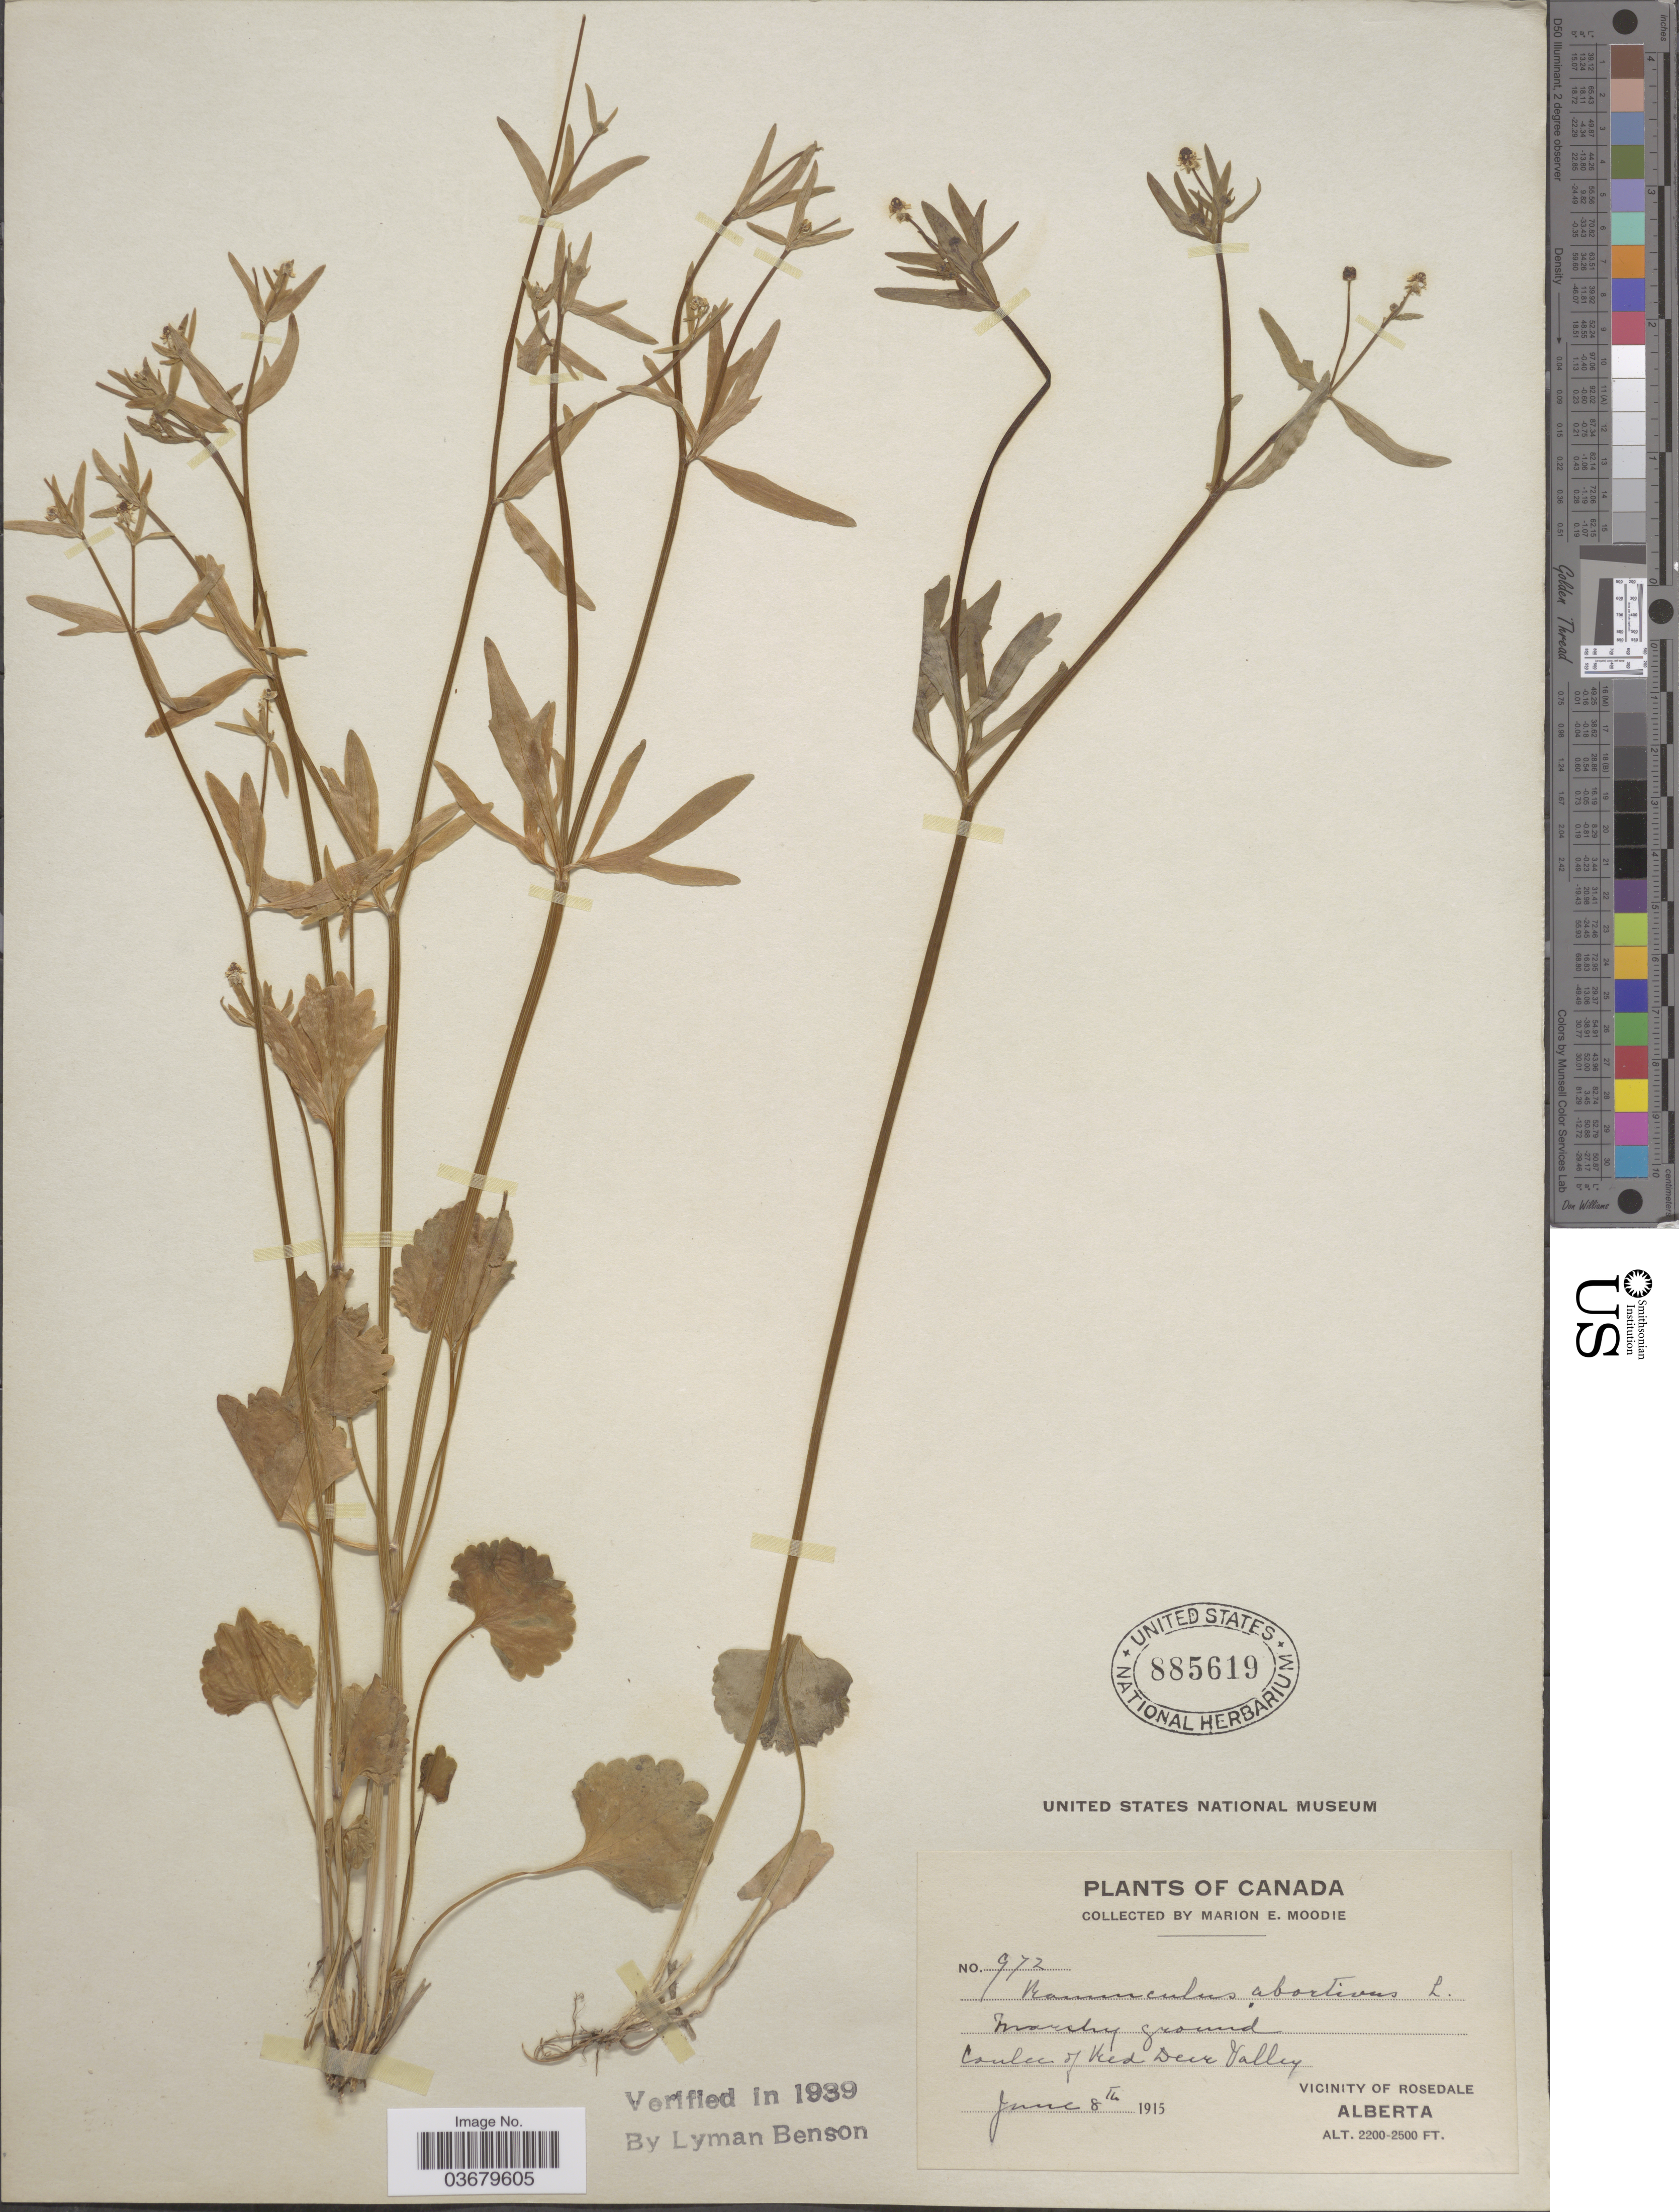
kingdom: Plantae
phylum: Tracheophyta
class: Magnoliopsida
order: Ranunculales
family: Ranunculaceae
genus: Ranunculus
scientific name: Ranunculus abortivus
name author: L.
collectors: M. E. Moodie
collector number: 972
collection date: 1915-06-08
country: Canada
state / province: Alberta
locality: Coulee of Red Deer Valley. Vicinity of Rosedale.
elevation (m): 671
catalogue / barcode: US 885619